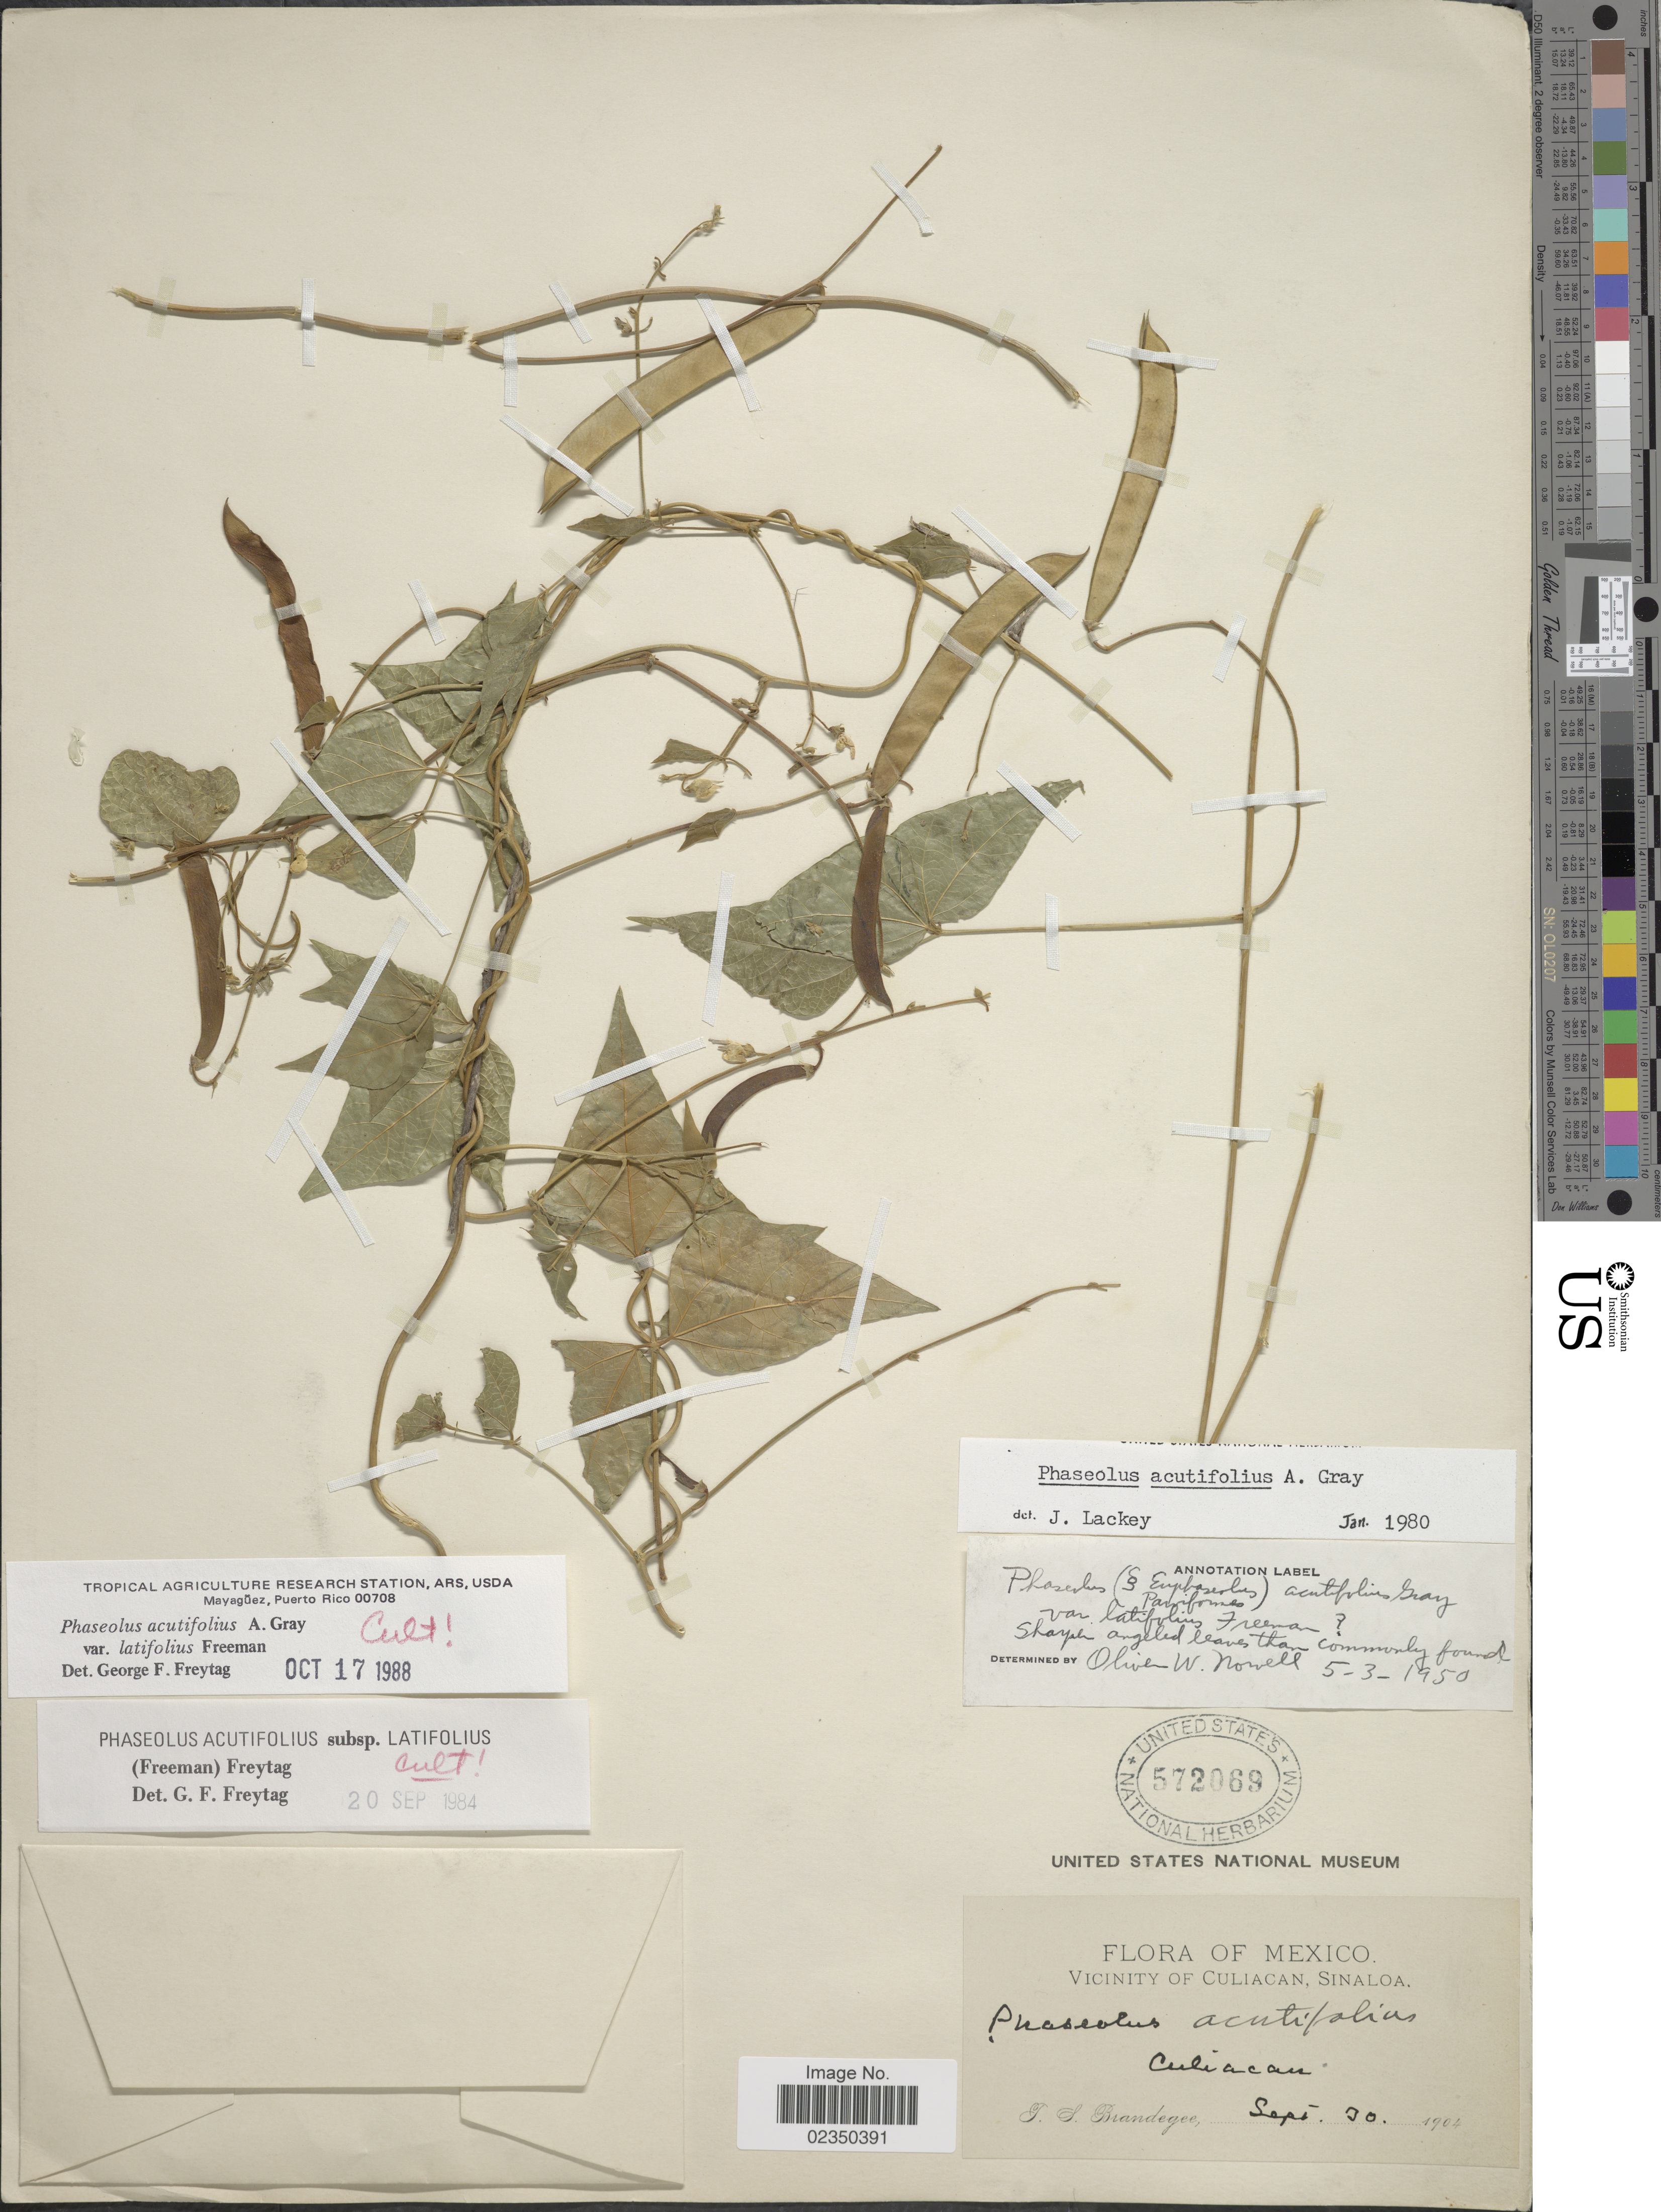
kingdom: Plantae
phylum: Tracheophyta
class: Magnoliopsida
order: Fabales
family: Fabaceae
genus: Phaseolus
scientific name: Phaseolus acutifolius var. latifolius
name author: G. F. Freeman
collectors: J. S. Brandegee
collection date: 1904-09-30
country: Mexico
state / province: Sinaloa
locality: Vicinity of Culiacan, Culiacan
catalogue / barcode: US 572069